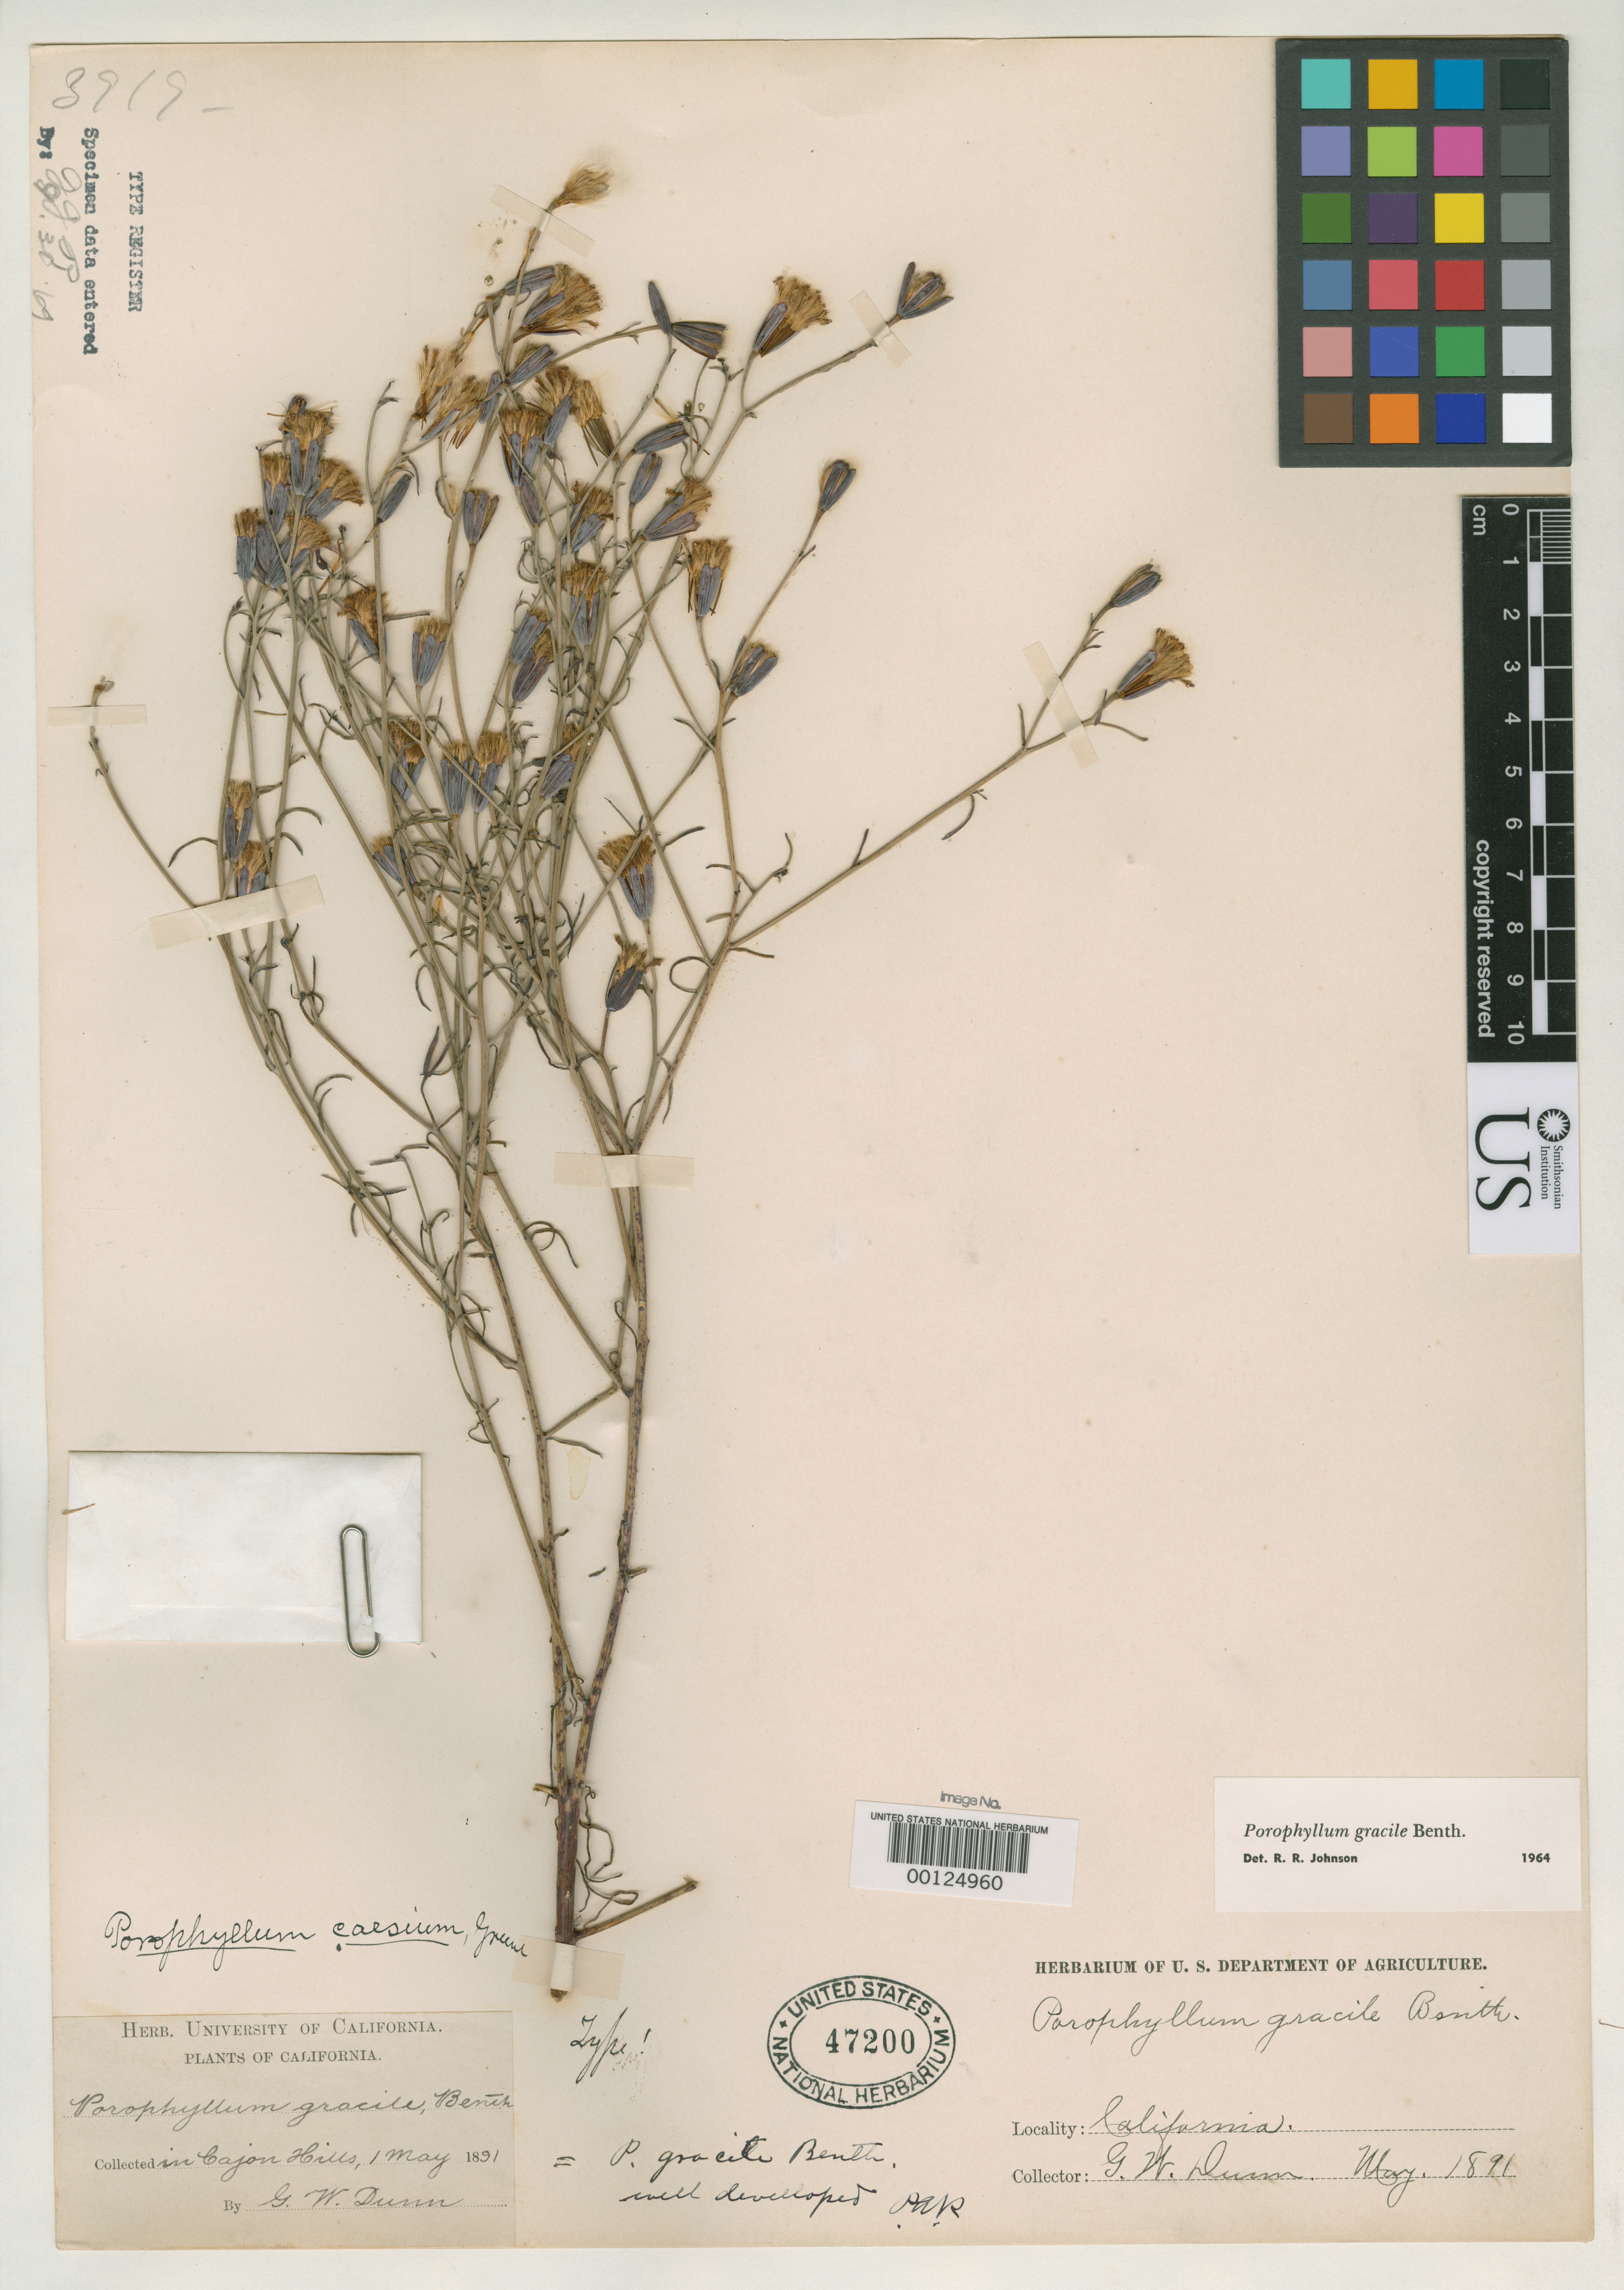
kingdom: Plantae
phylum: Tracheophyta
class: Magnoliopsida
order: Asterales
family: Asteraceae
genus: Porophyllum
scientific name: Porophyllum caesium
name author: Greene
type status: Holotype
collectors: G. W.Dunn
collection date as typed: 01 May 1891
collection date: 1891-05-01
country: United States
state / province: California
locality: Cajon Hills.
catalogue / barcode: US 47200